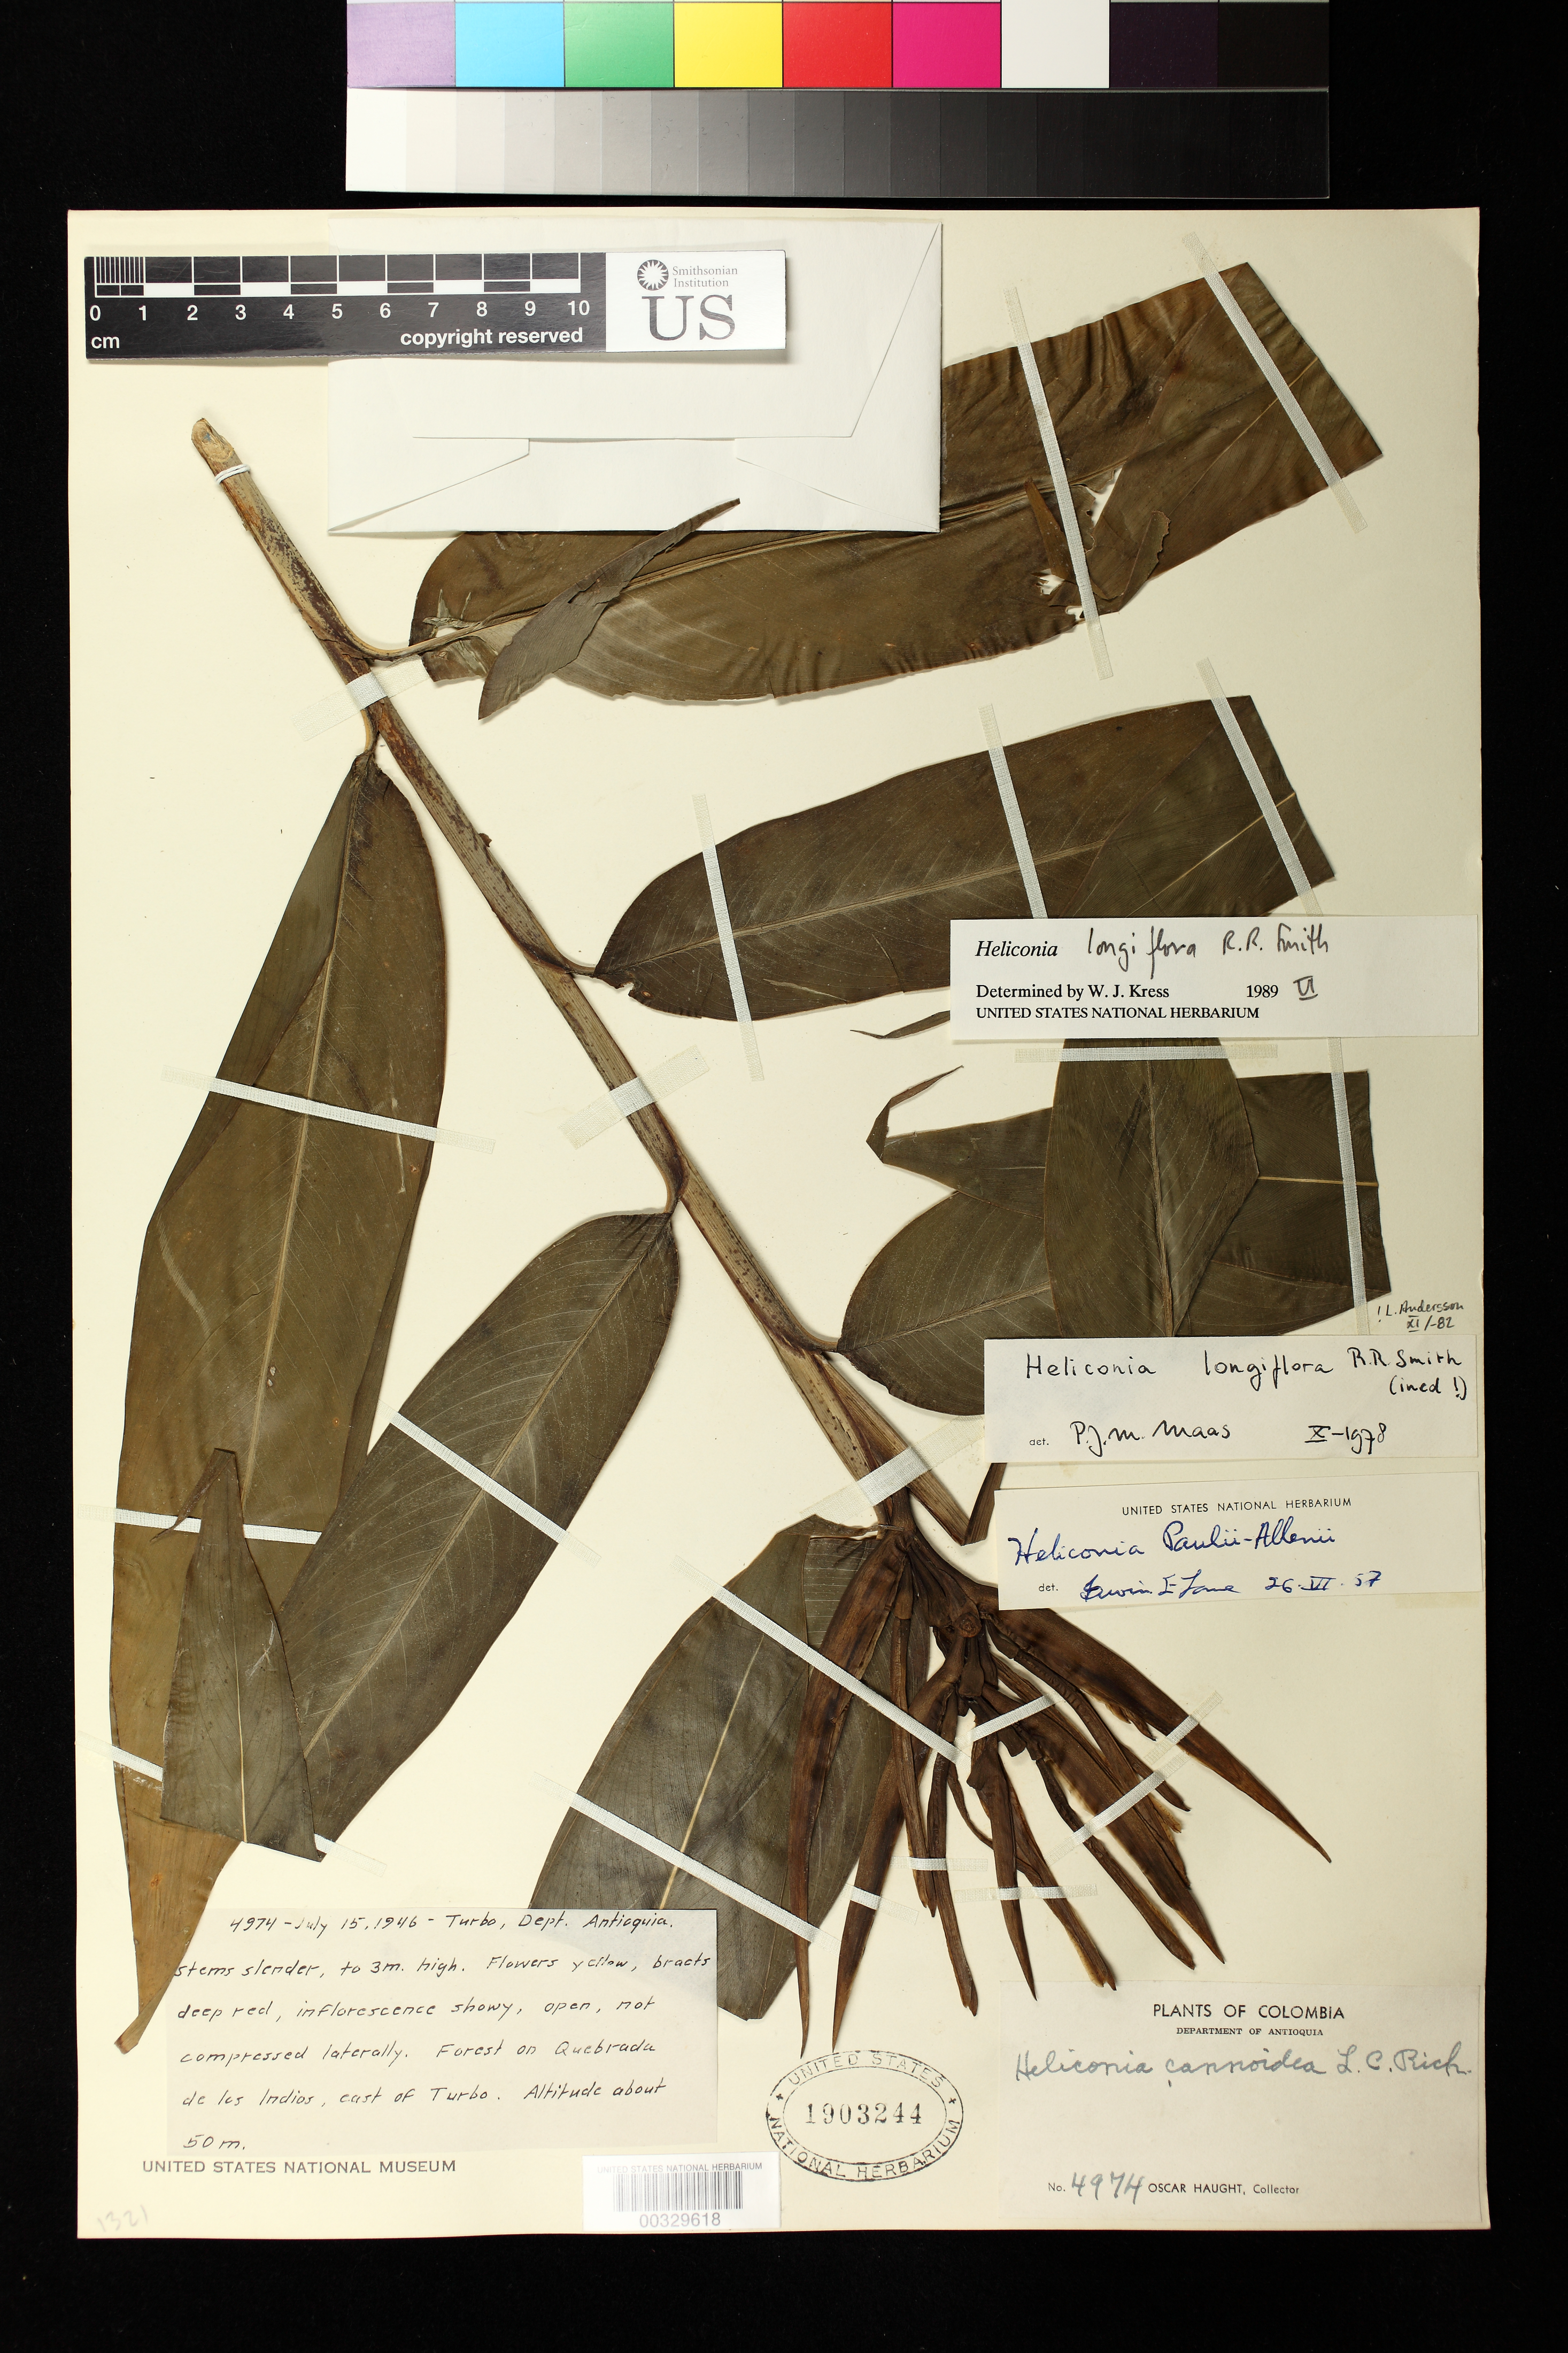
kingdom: Plantae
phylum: Tracheophyta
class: Liliopsida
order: Zingiberales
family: Heliconiaceae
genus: Heliconia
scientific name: Heliconia longiflora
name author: R.R. Sm.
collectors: O. L. Haught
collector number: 4974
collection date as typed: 15 Jul 1946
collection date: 1946-07-15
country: Colombia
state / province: Antioquia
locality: Turbo, forest on Quebrada de los Indios, E of Turbo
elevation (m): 50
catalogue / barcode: US 1903244